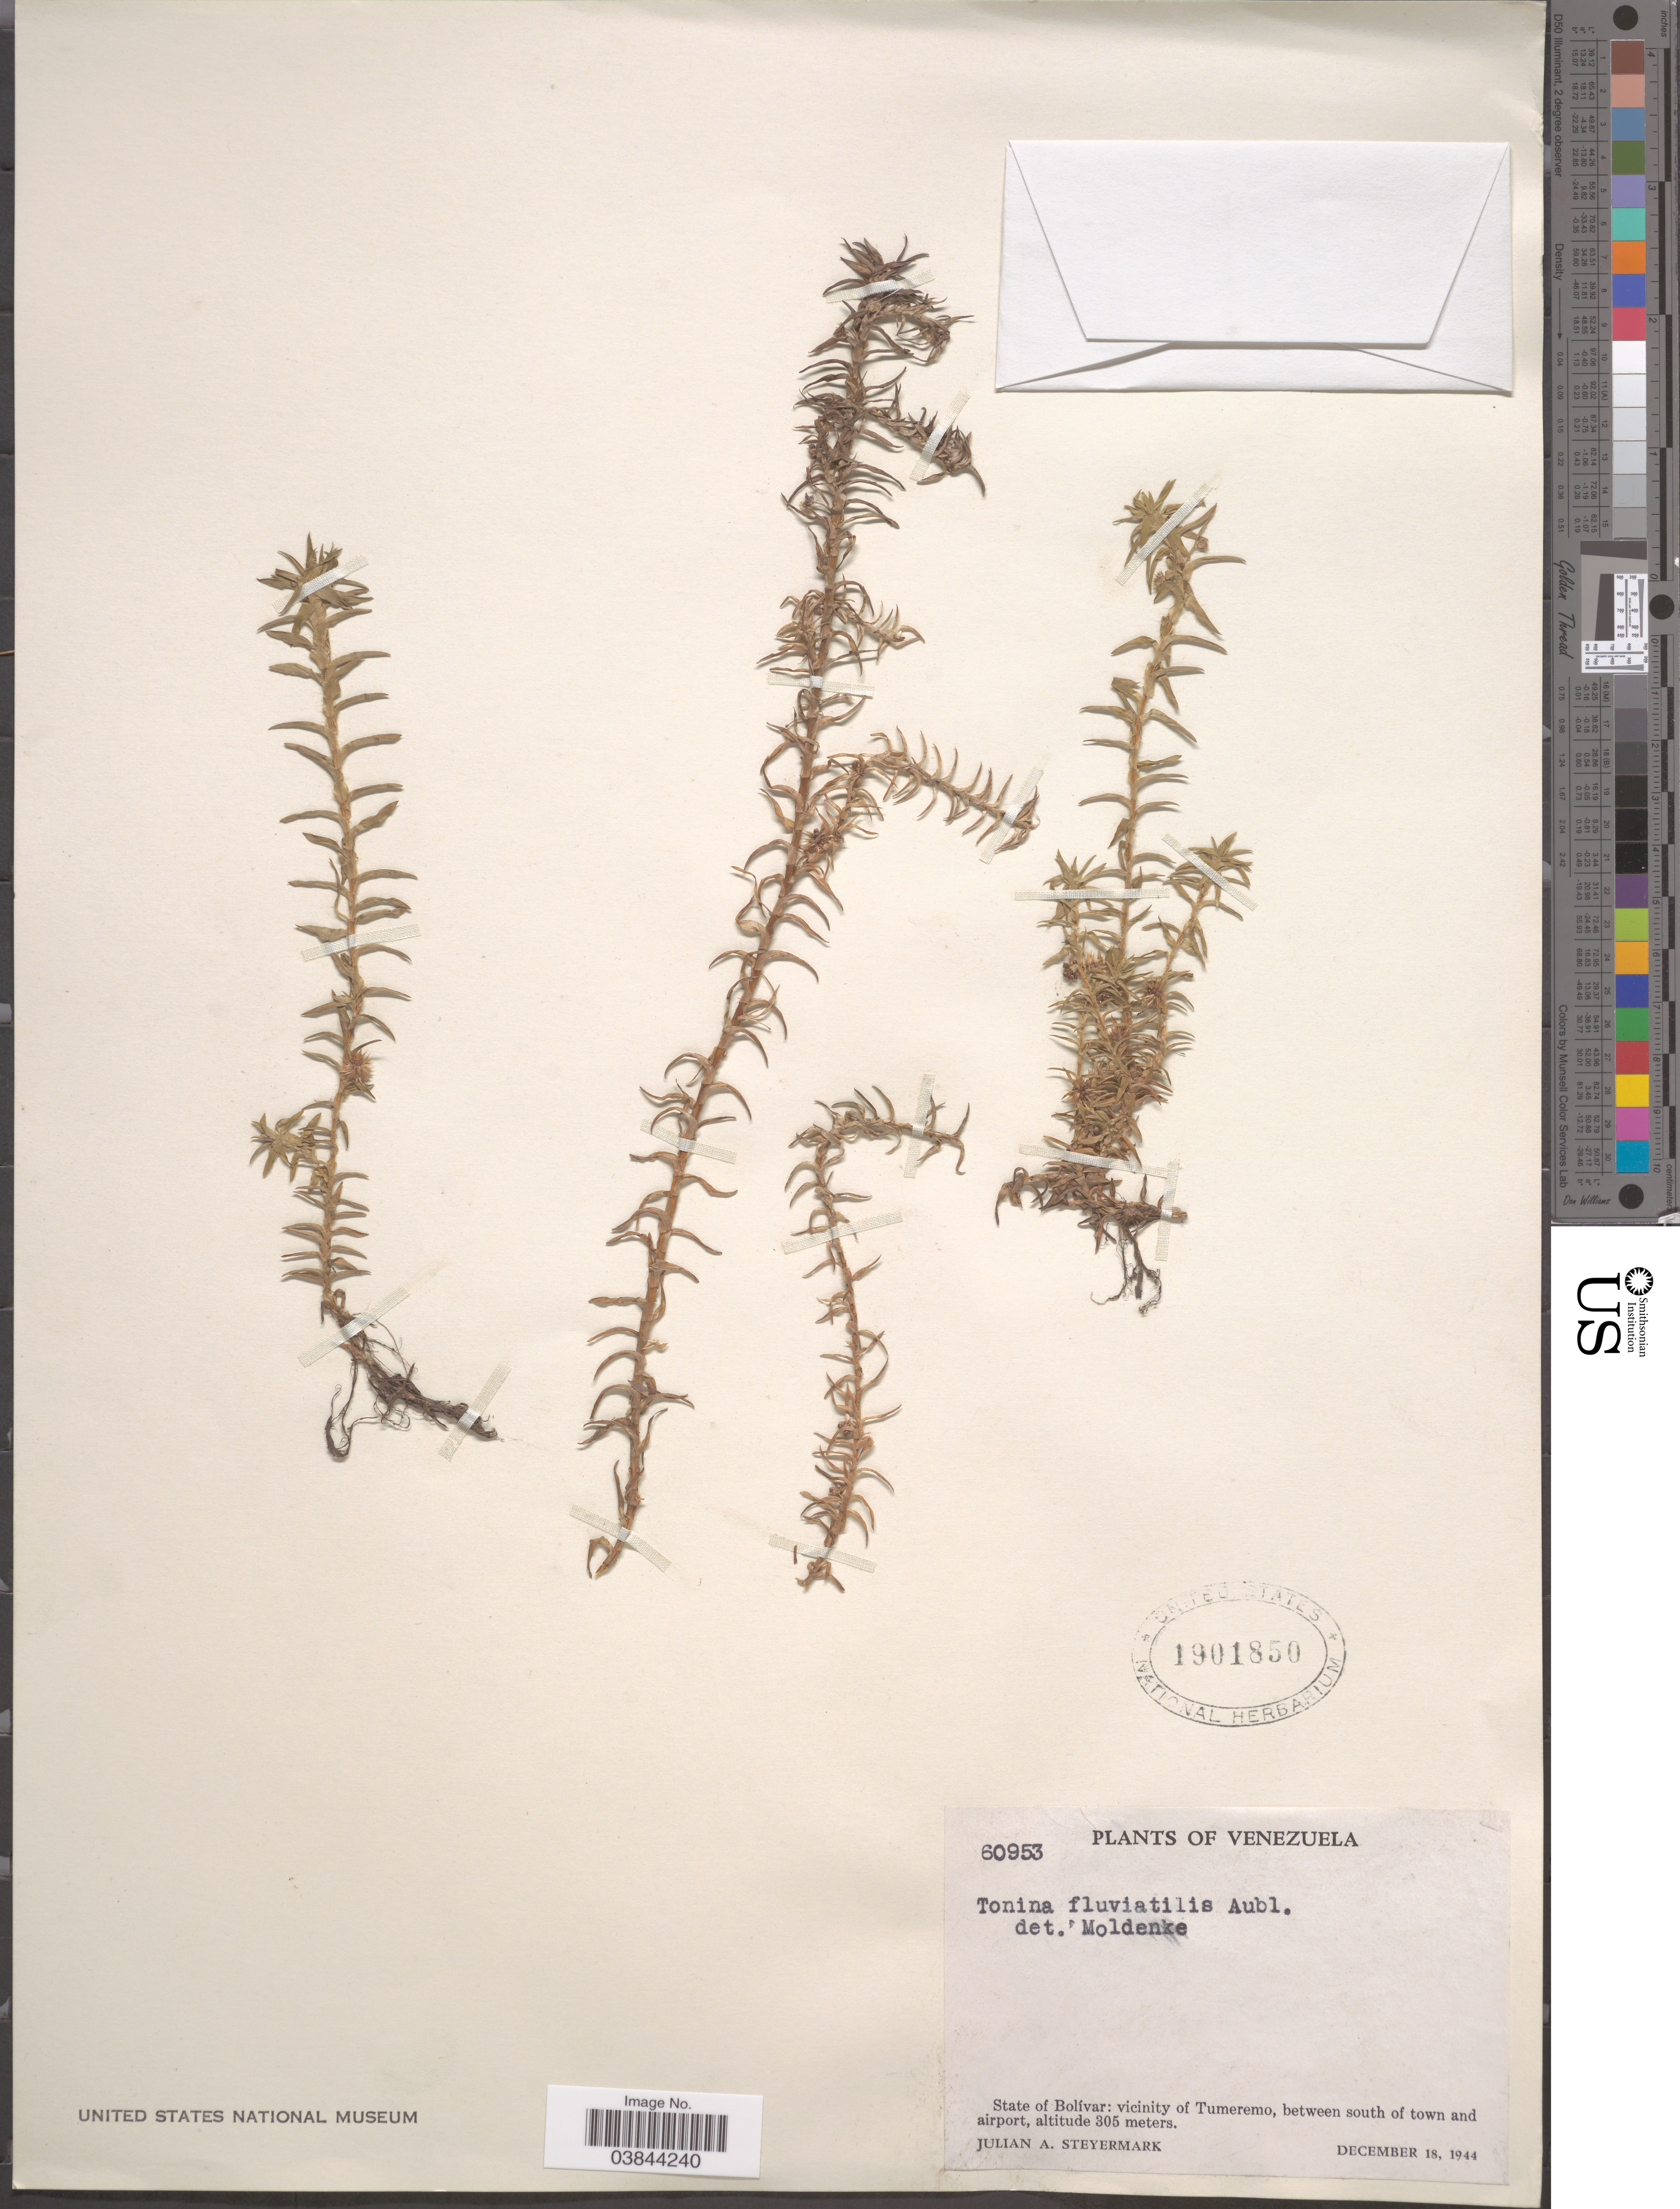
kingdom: Plantae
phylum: Tracheophyta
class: Liliopsida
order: Poales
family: Eriocaulaceae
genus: Tonina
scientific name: Tonina fluviatilis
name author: Aubl.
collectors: J. Steyermark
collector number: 60953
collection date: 1944-12-18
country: Venezuela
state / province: Bolivar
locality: Vicinity of Tumeremo, between south of town and airport.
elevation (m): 305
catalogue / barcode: US 1901850